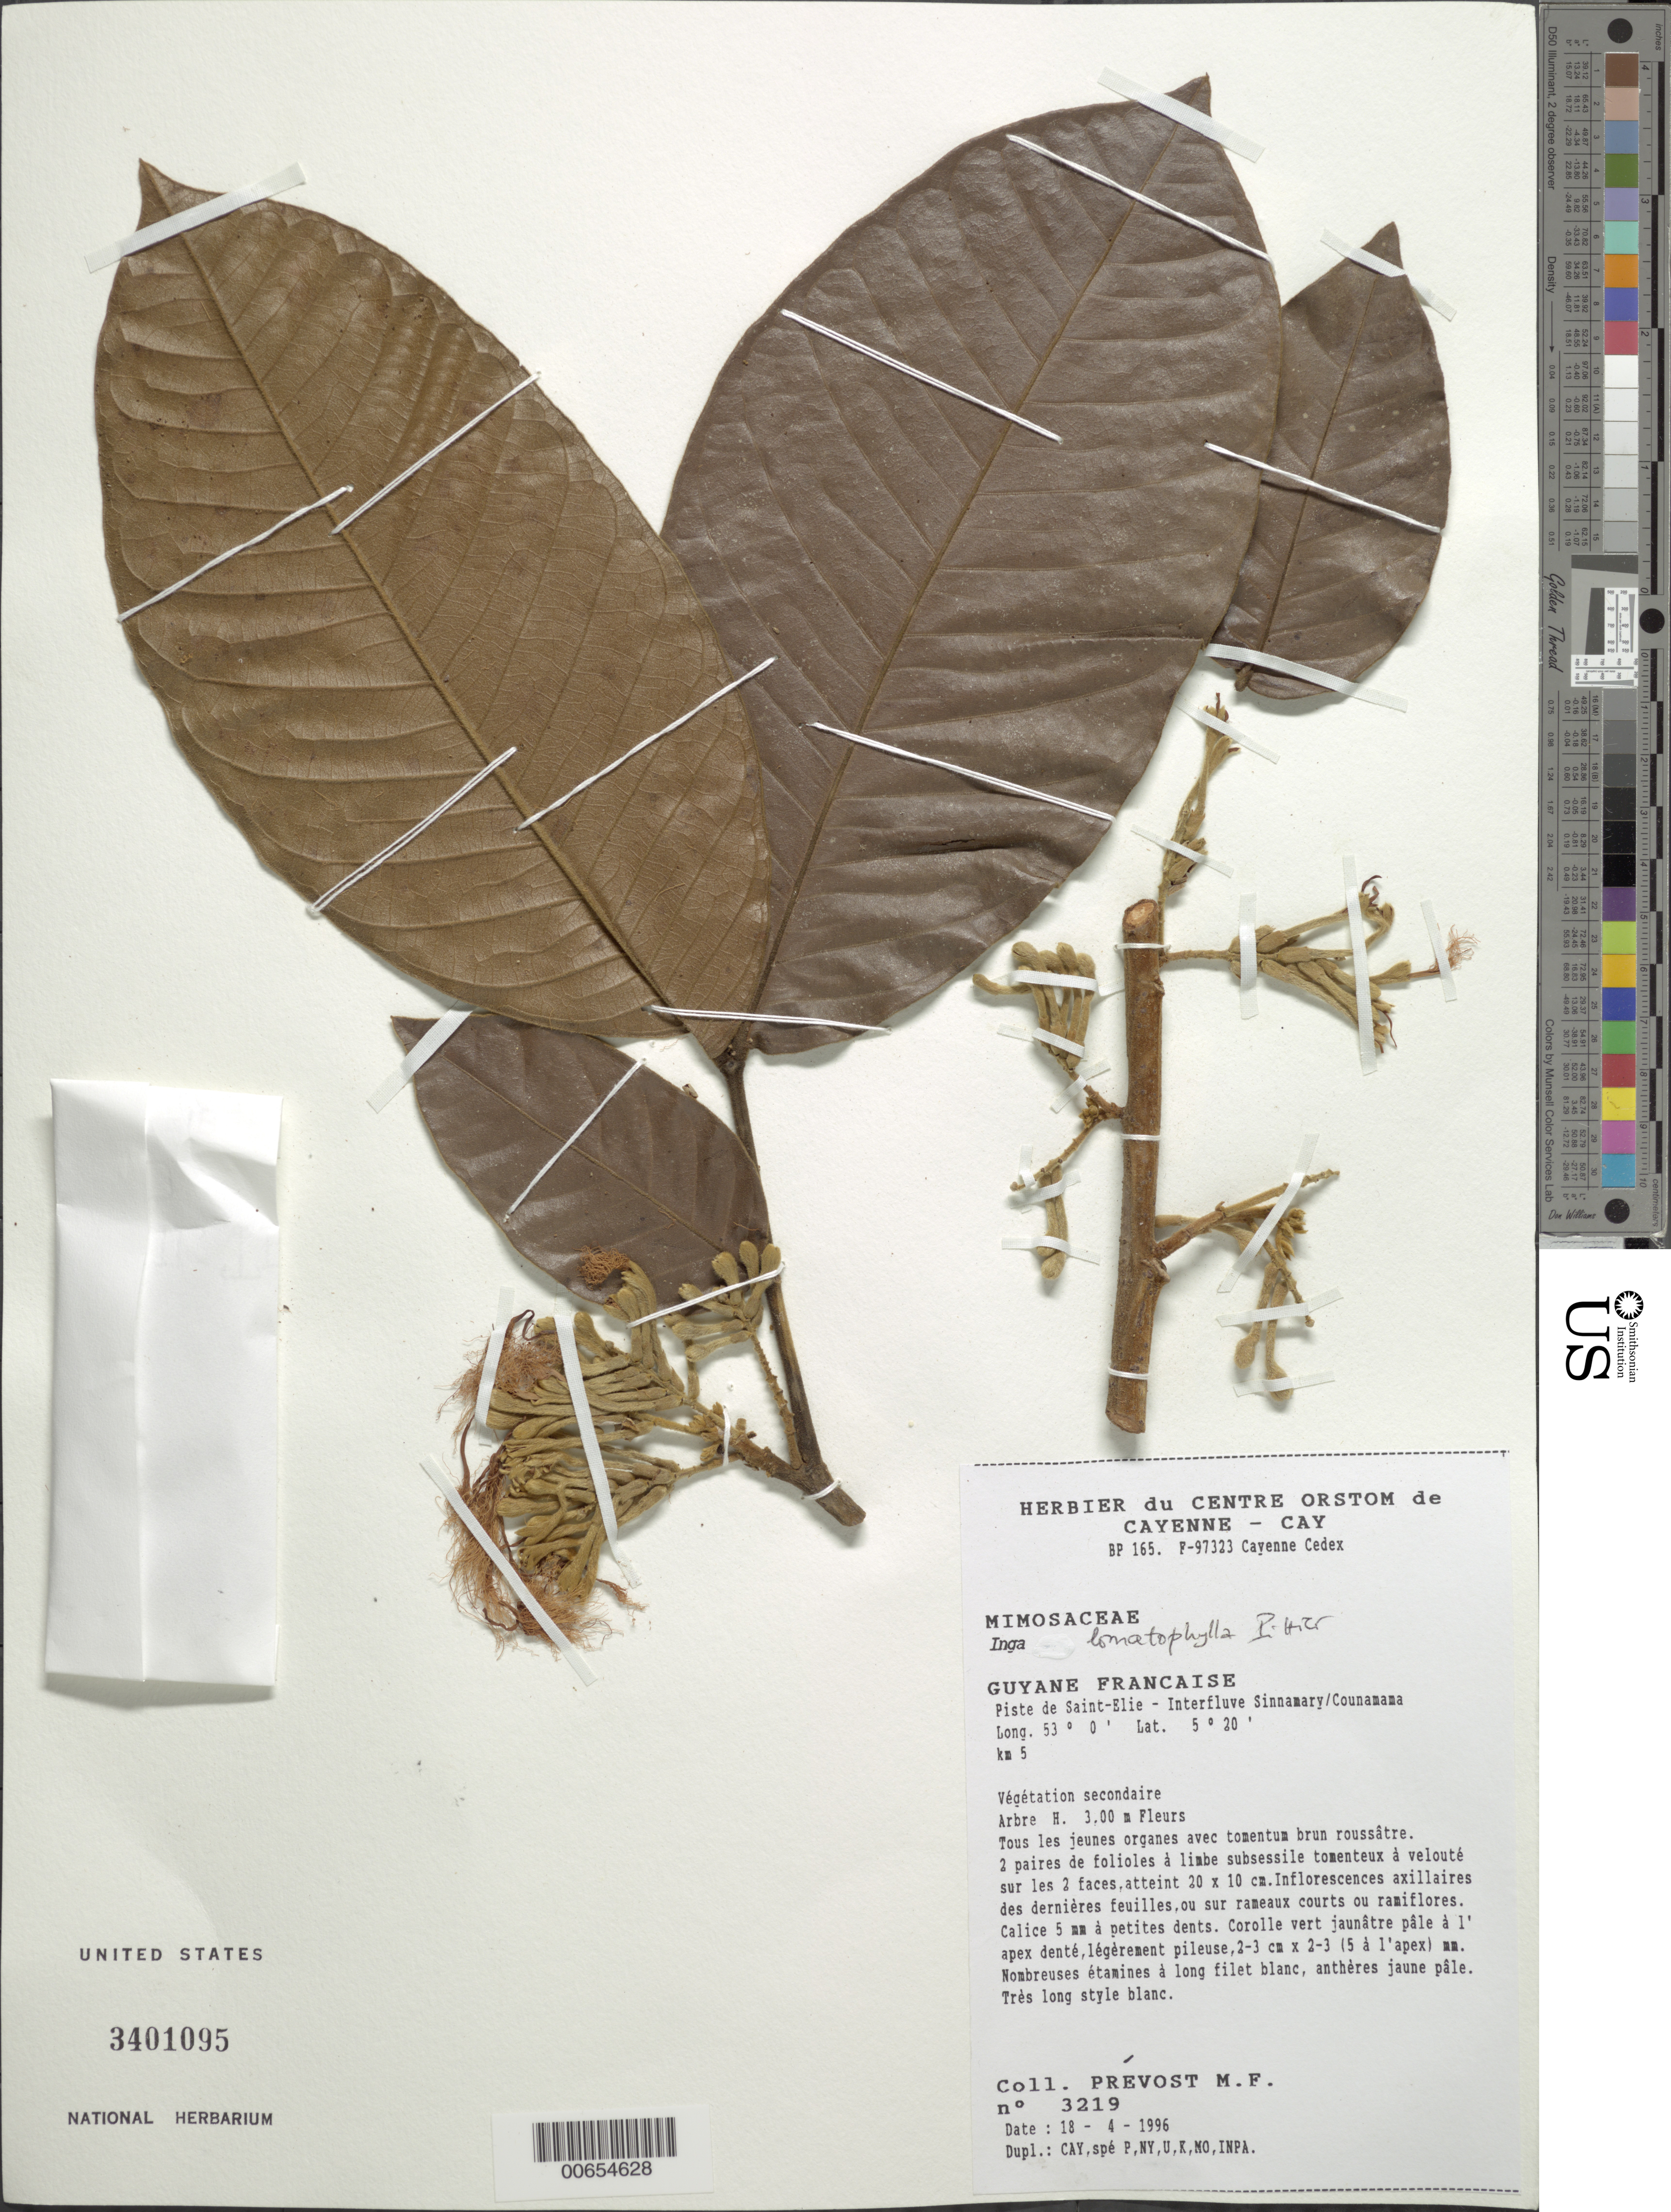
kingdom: Plantae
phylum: Tracheophyta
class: Magnoliopsida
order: Fabales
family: Fabaceae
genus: Inga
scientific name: Inga lomatophylla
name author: (Benth.) Pittier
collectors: M.-F. Prévost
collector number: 3219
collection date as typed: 18-Apr-96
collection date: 1996-04-18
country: French Guiana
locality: Piste de Saint-Élie, interfleuve Sinnamary-Counamama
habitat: Secondary vegetation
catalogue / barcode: US 3401095